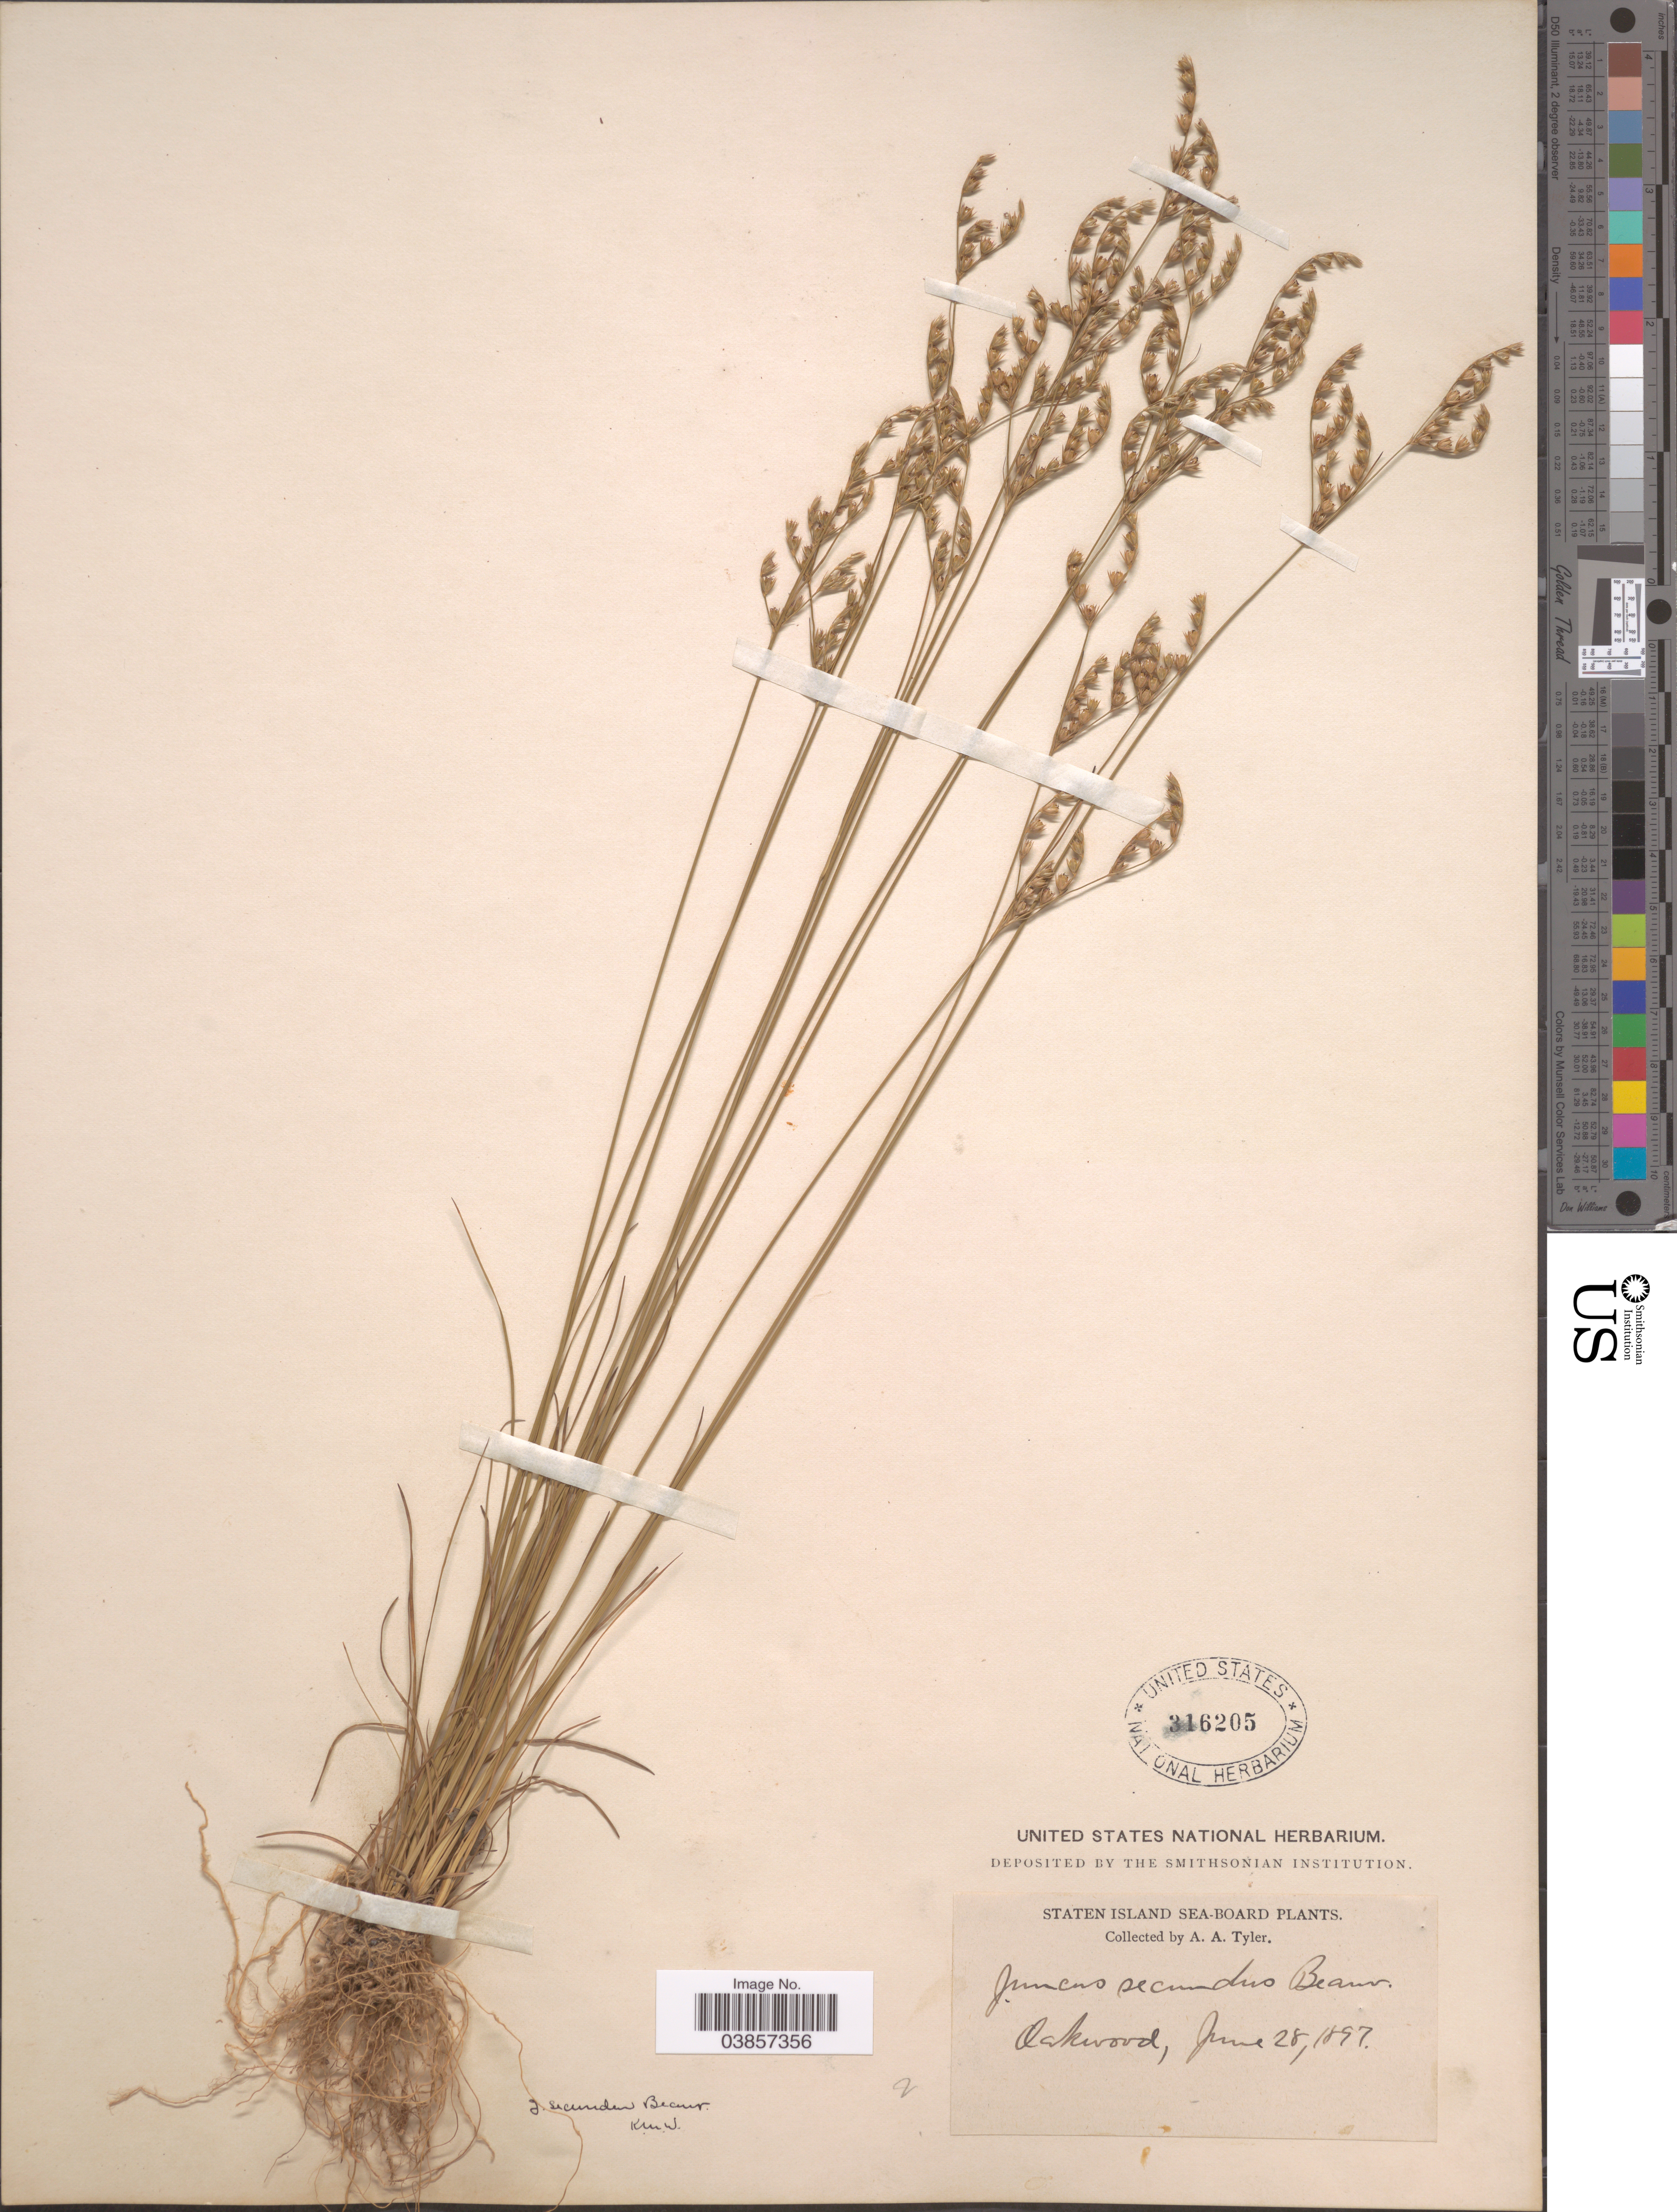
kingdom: Plantae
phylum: Tracheophyta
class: Liliopsida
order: Poales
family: Juncaceae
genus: Juncus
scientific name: Juncus secundus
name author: P. Beauv.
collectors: A. Tyler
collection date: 1897-06-28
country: United States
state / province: New York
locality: Staten Island, Oakwood.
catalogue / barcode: US 316205